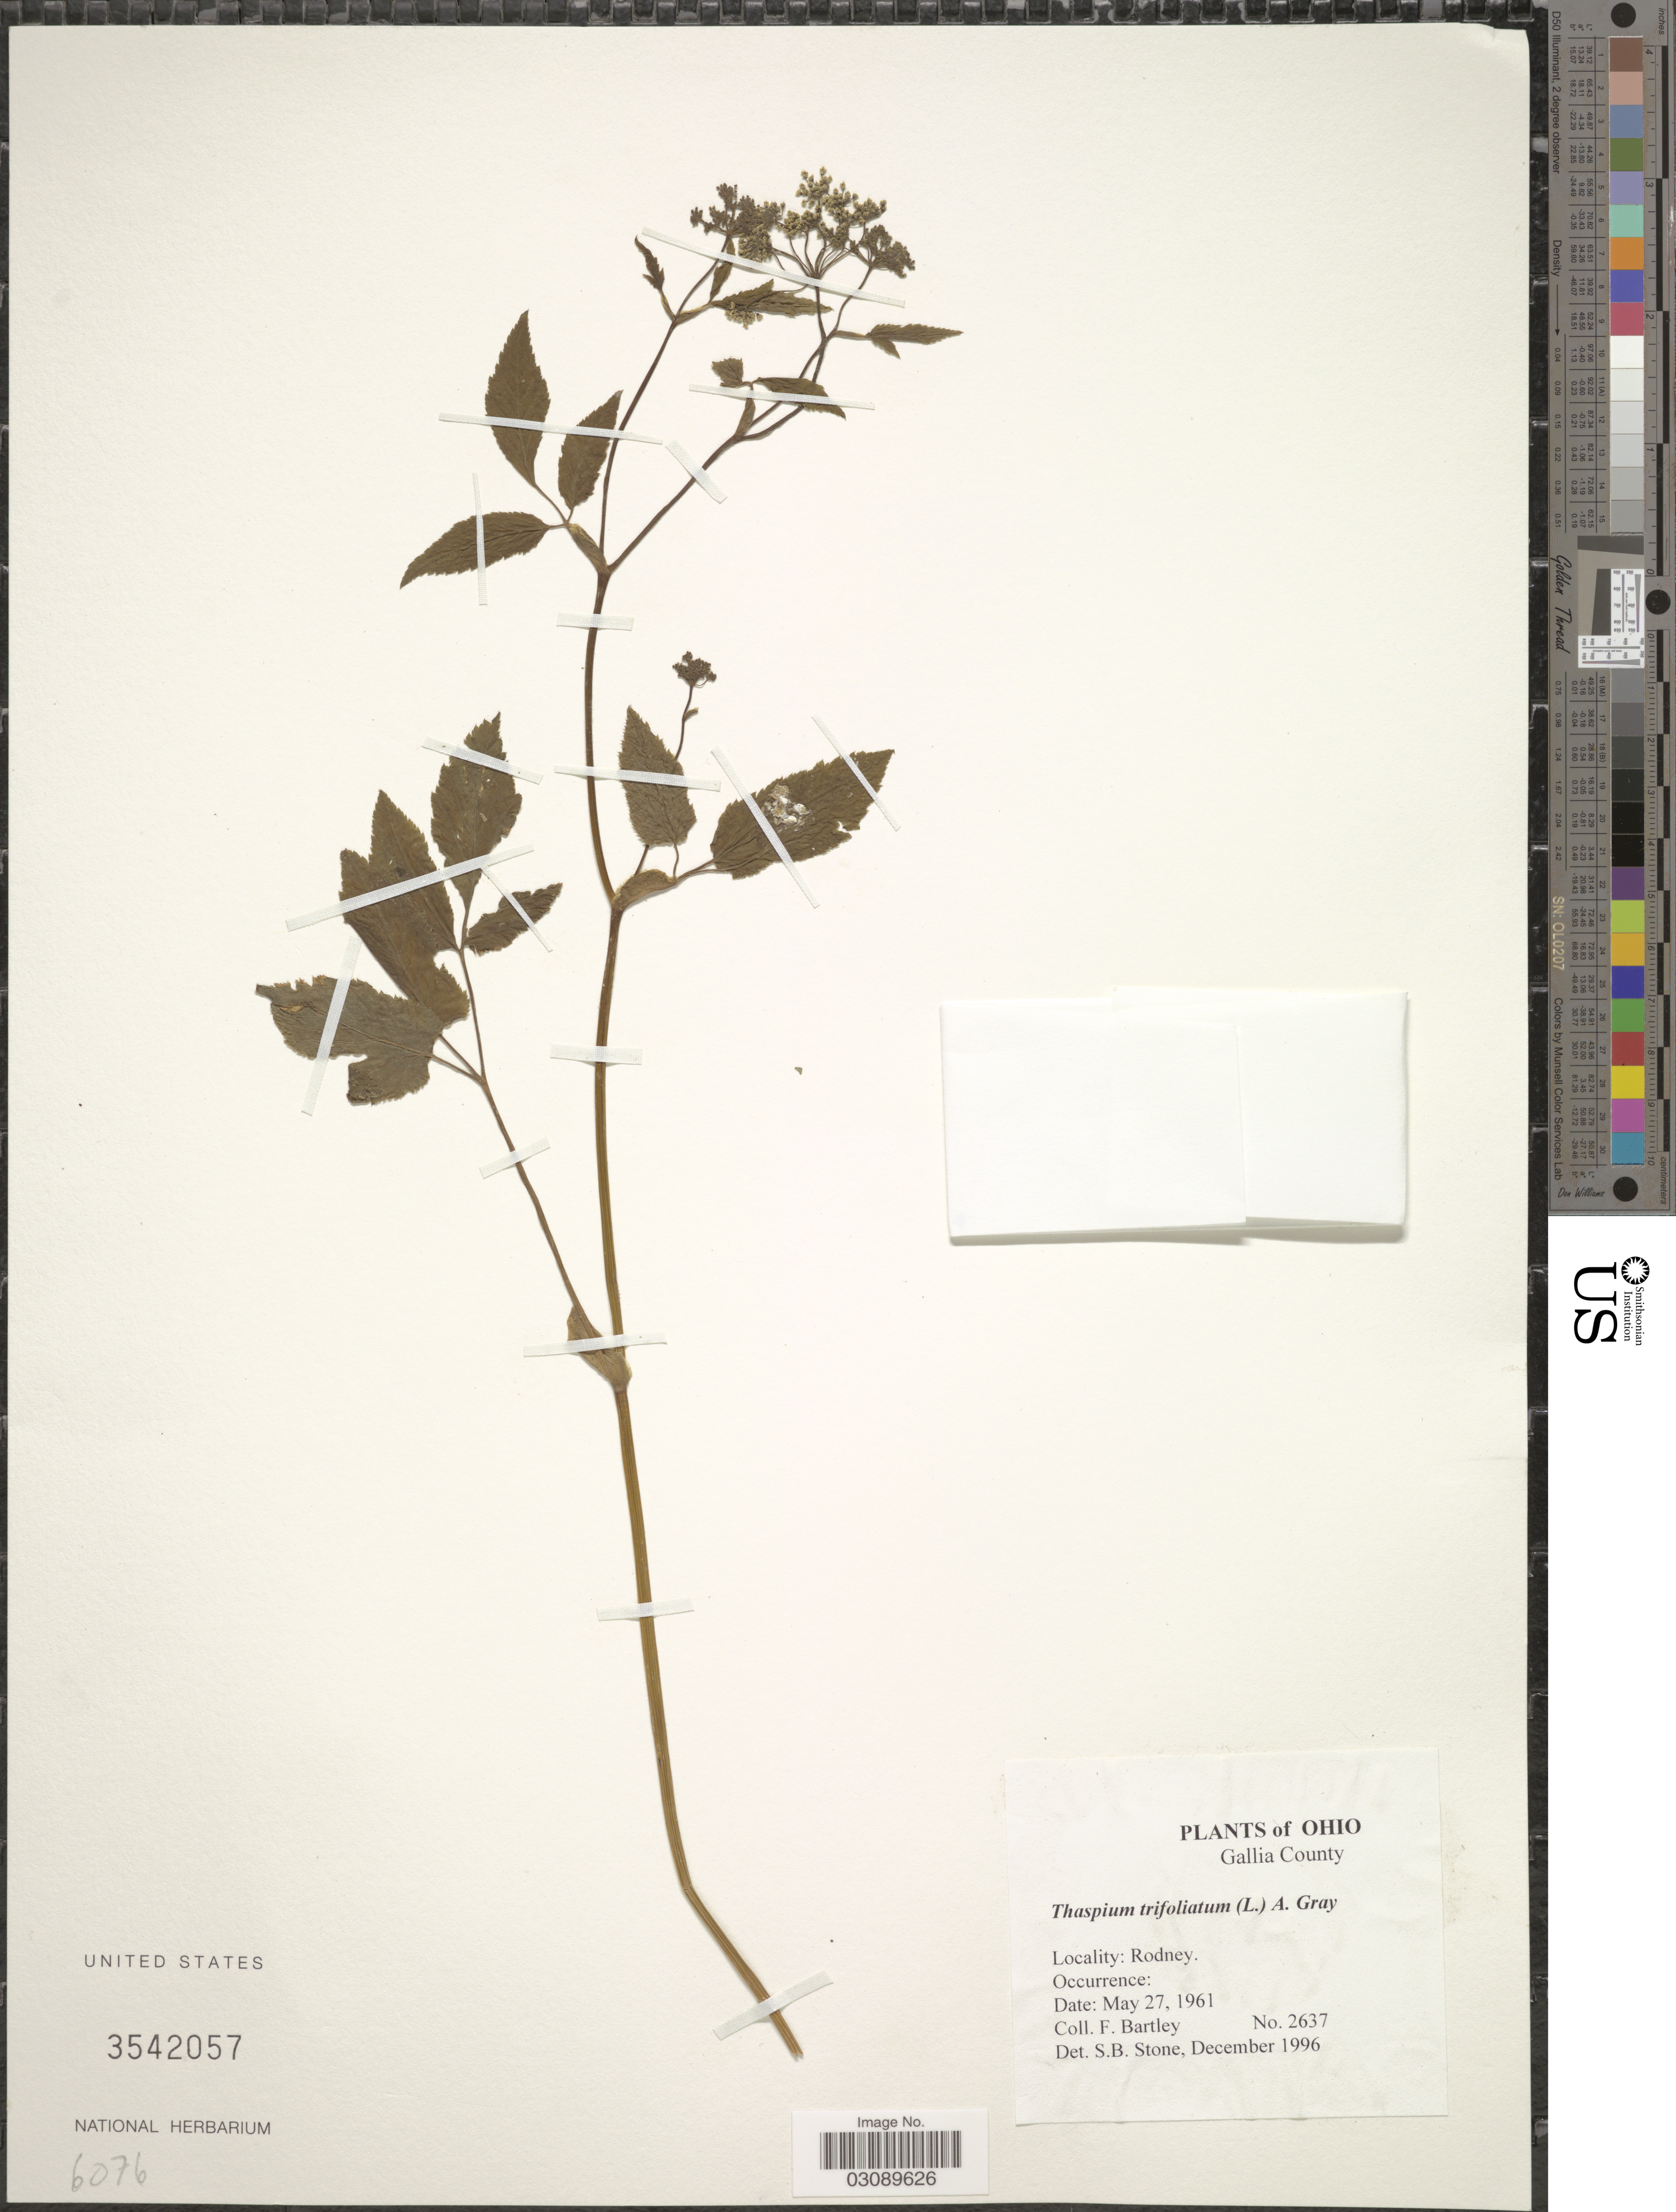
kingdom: Plantae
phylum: Tracheophyta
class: Magnoliopsida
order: Apiales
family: Apiaceae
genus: Thaspium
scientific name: Thaspium trifoliatum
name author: (L.) A. Gray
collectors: F. Bartley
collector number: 2637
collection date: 1961-05-27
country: United States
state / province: Ohio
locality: Gallia County. Rodney.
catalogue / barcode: US 3542057